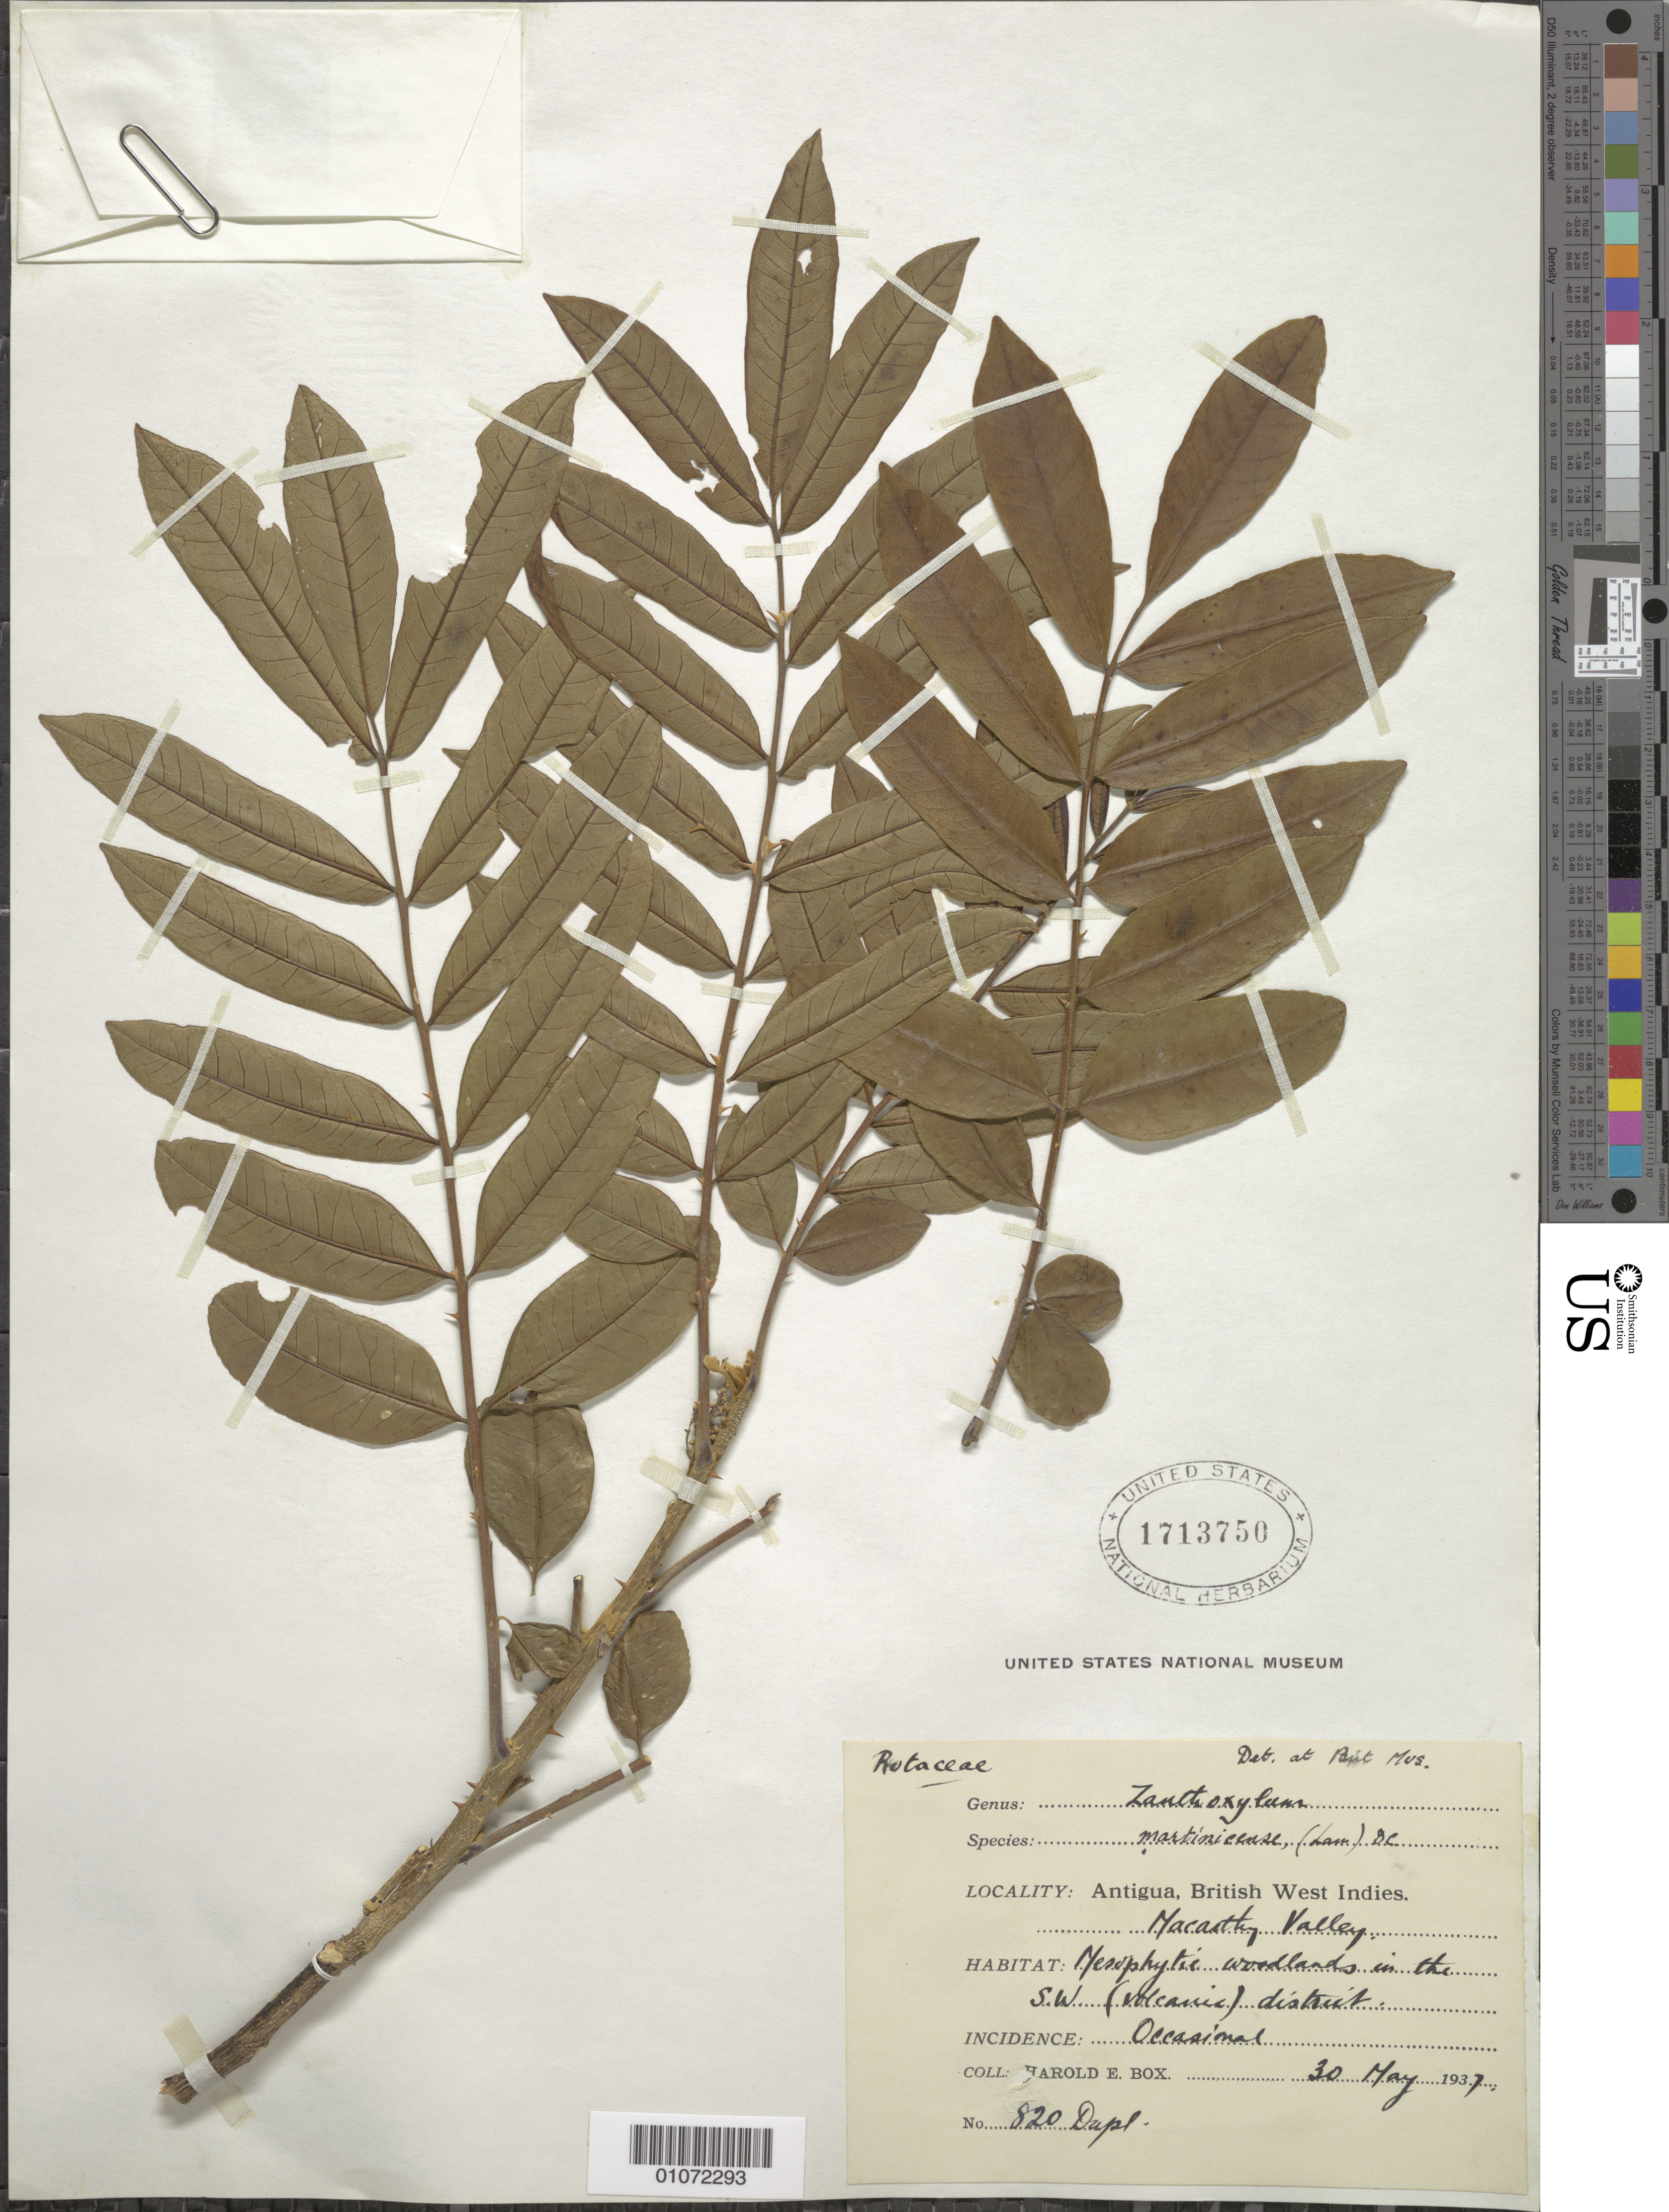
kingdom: Plantae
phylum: Tracheophyta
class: Magnoliopsida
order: Sapindales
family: Rutaceae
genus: Zanthoxylum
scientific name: Zanthoxylum martinicense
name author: (Lam.) DC.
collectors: H. E. Box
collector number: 820 Dupl.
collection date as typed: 30 May 1937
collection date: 1937-05-30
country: Antigua and Barbuda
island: Leeward Is.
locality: Macarthy Valley; mesophytic woodlands in the SW (volcanic) districts; occassioanl incidence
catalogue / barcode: US 1713750